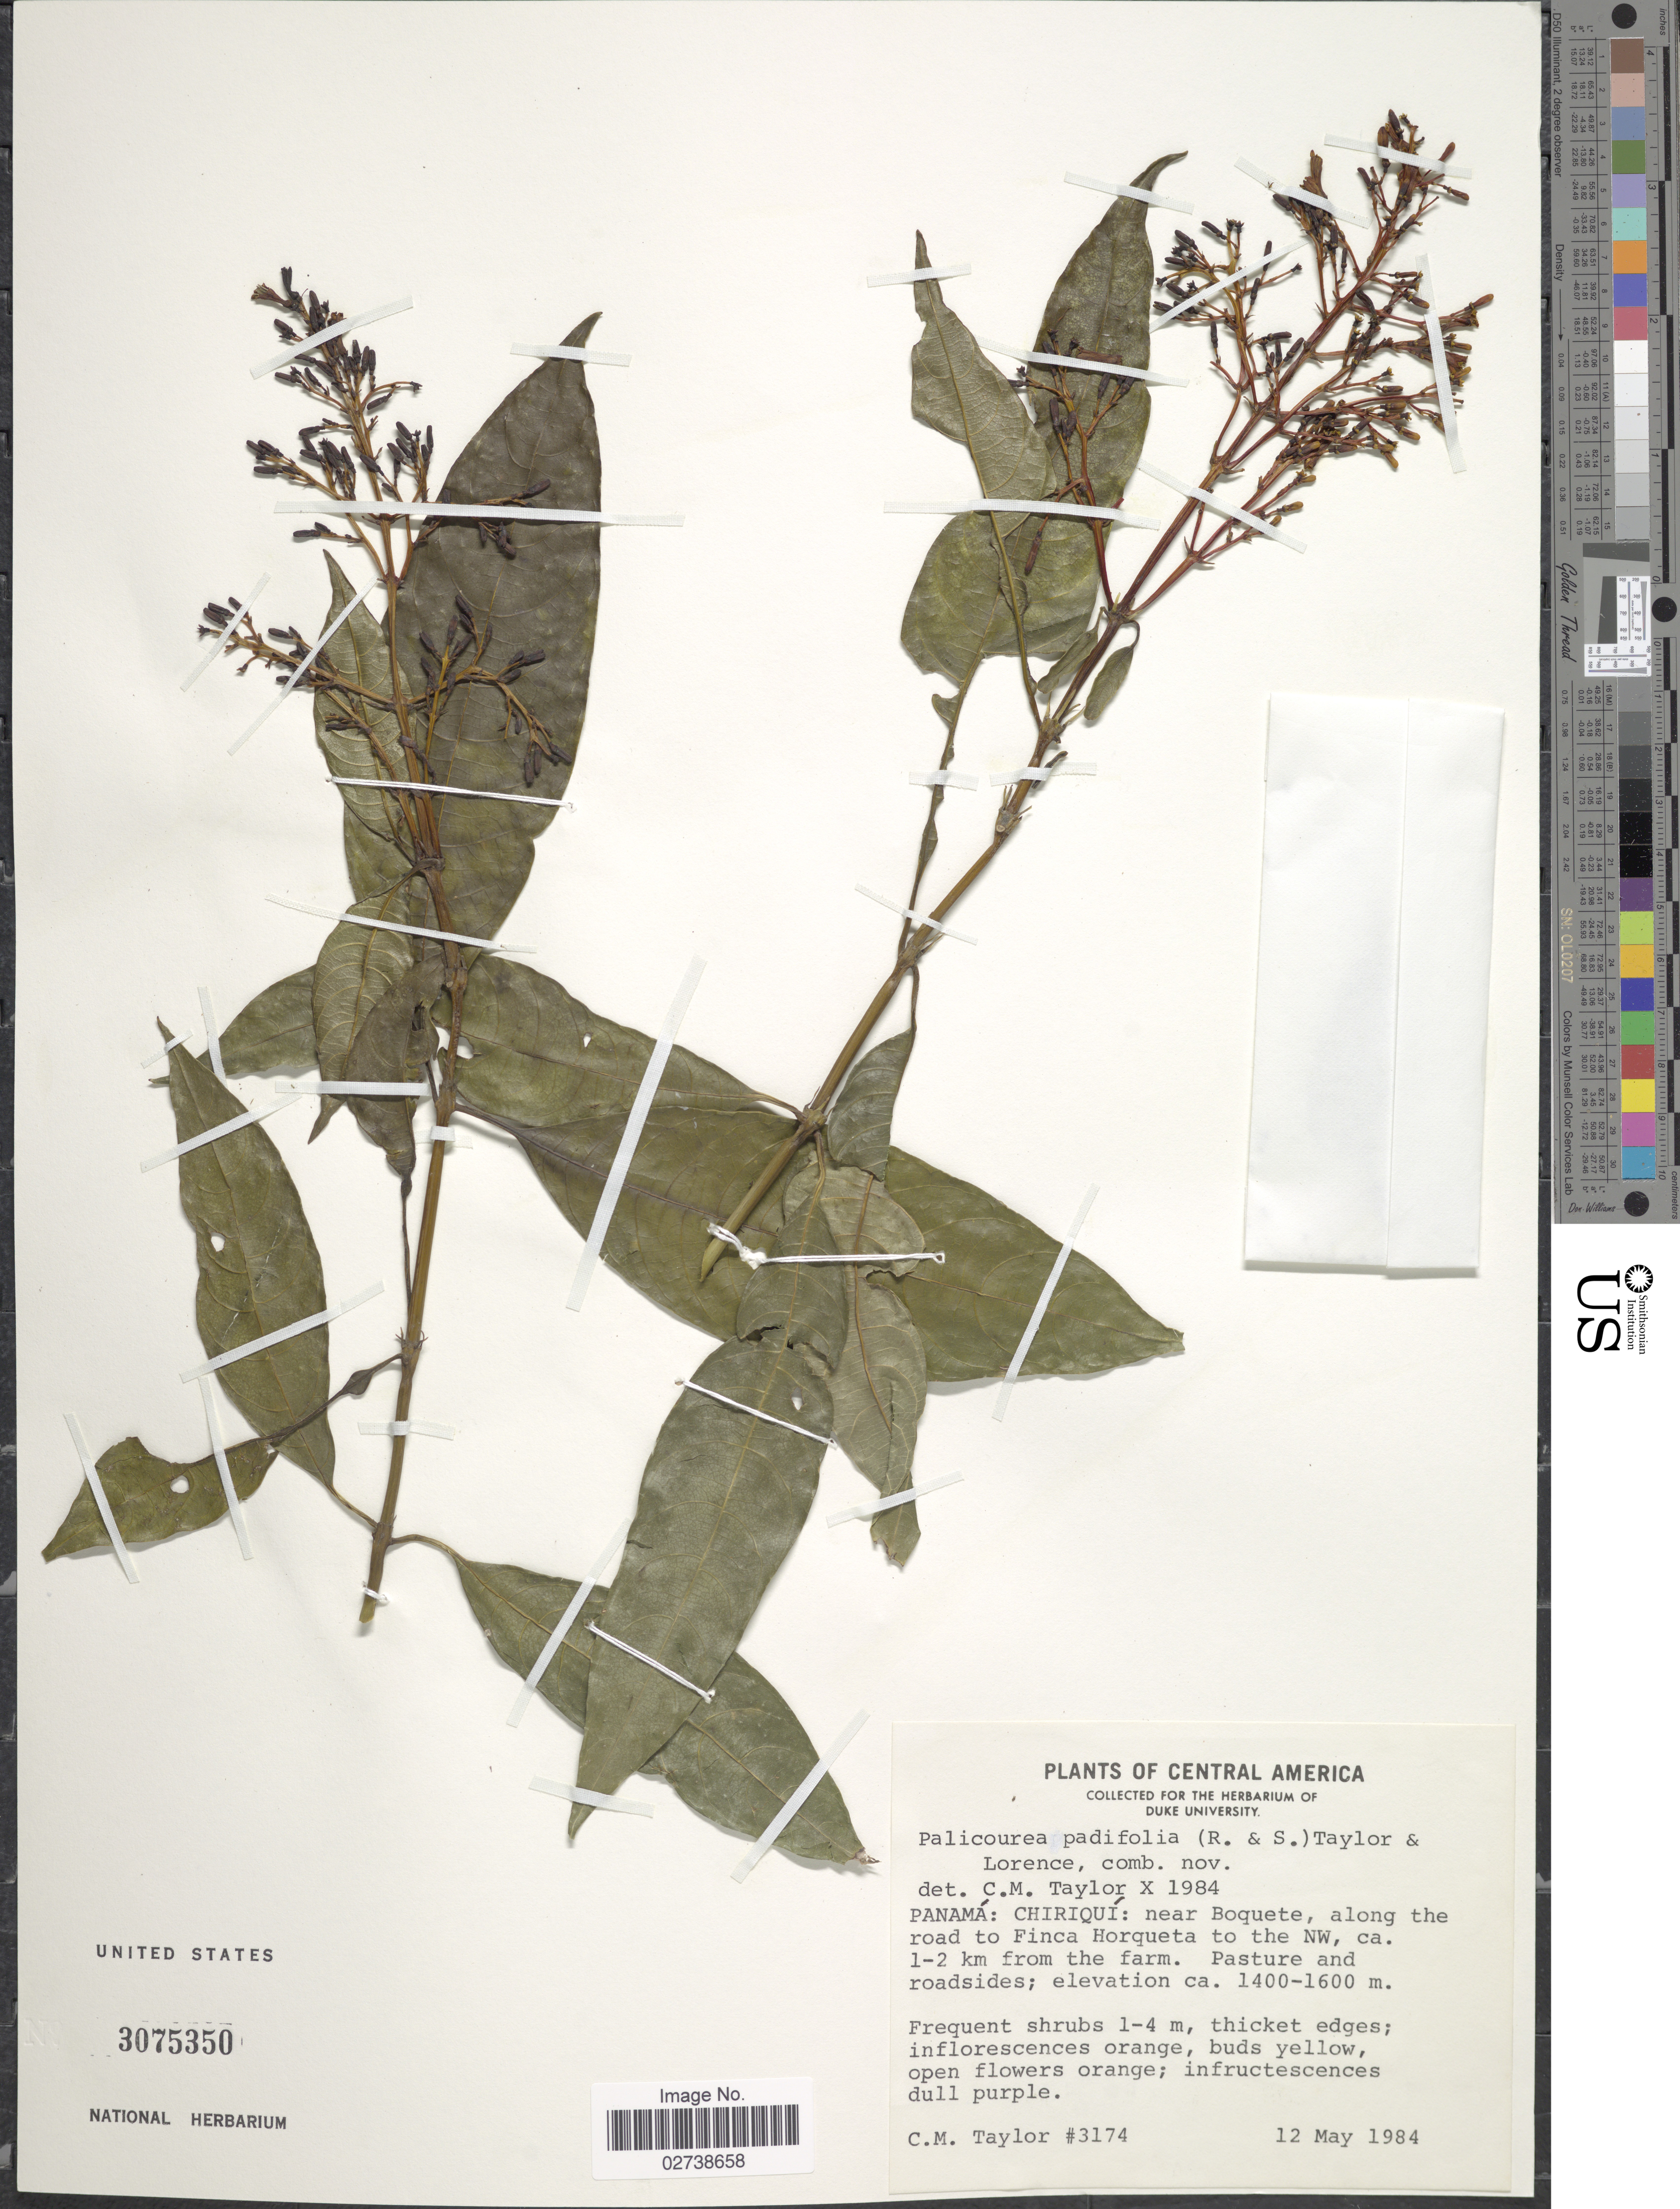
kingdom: Plantae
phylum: Tracheophyta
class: Magnoliopsida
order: Gentianales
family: Rubiaceae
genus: Palicourea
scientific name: Palicourea padifolia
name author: (Humb. & Bonpl. ex Roem. & Schult.) C.M. Taylor & Lorence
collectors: C. M. Taylor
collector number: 3174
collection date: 1984-05-12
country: Panama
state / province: Chiriqui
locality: Near Boquete, along the road to Finca Horqueta to the NW, ca. 1-2 km from the farm. Pasture and roadsides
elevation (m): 1400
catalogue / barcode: US 3075350